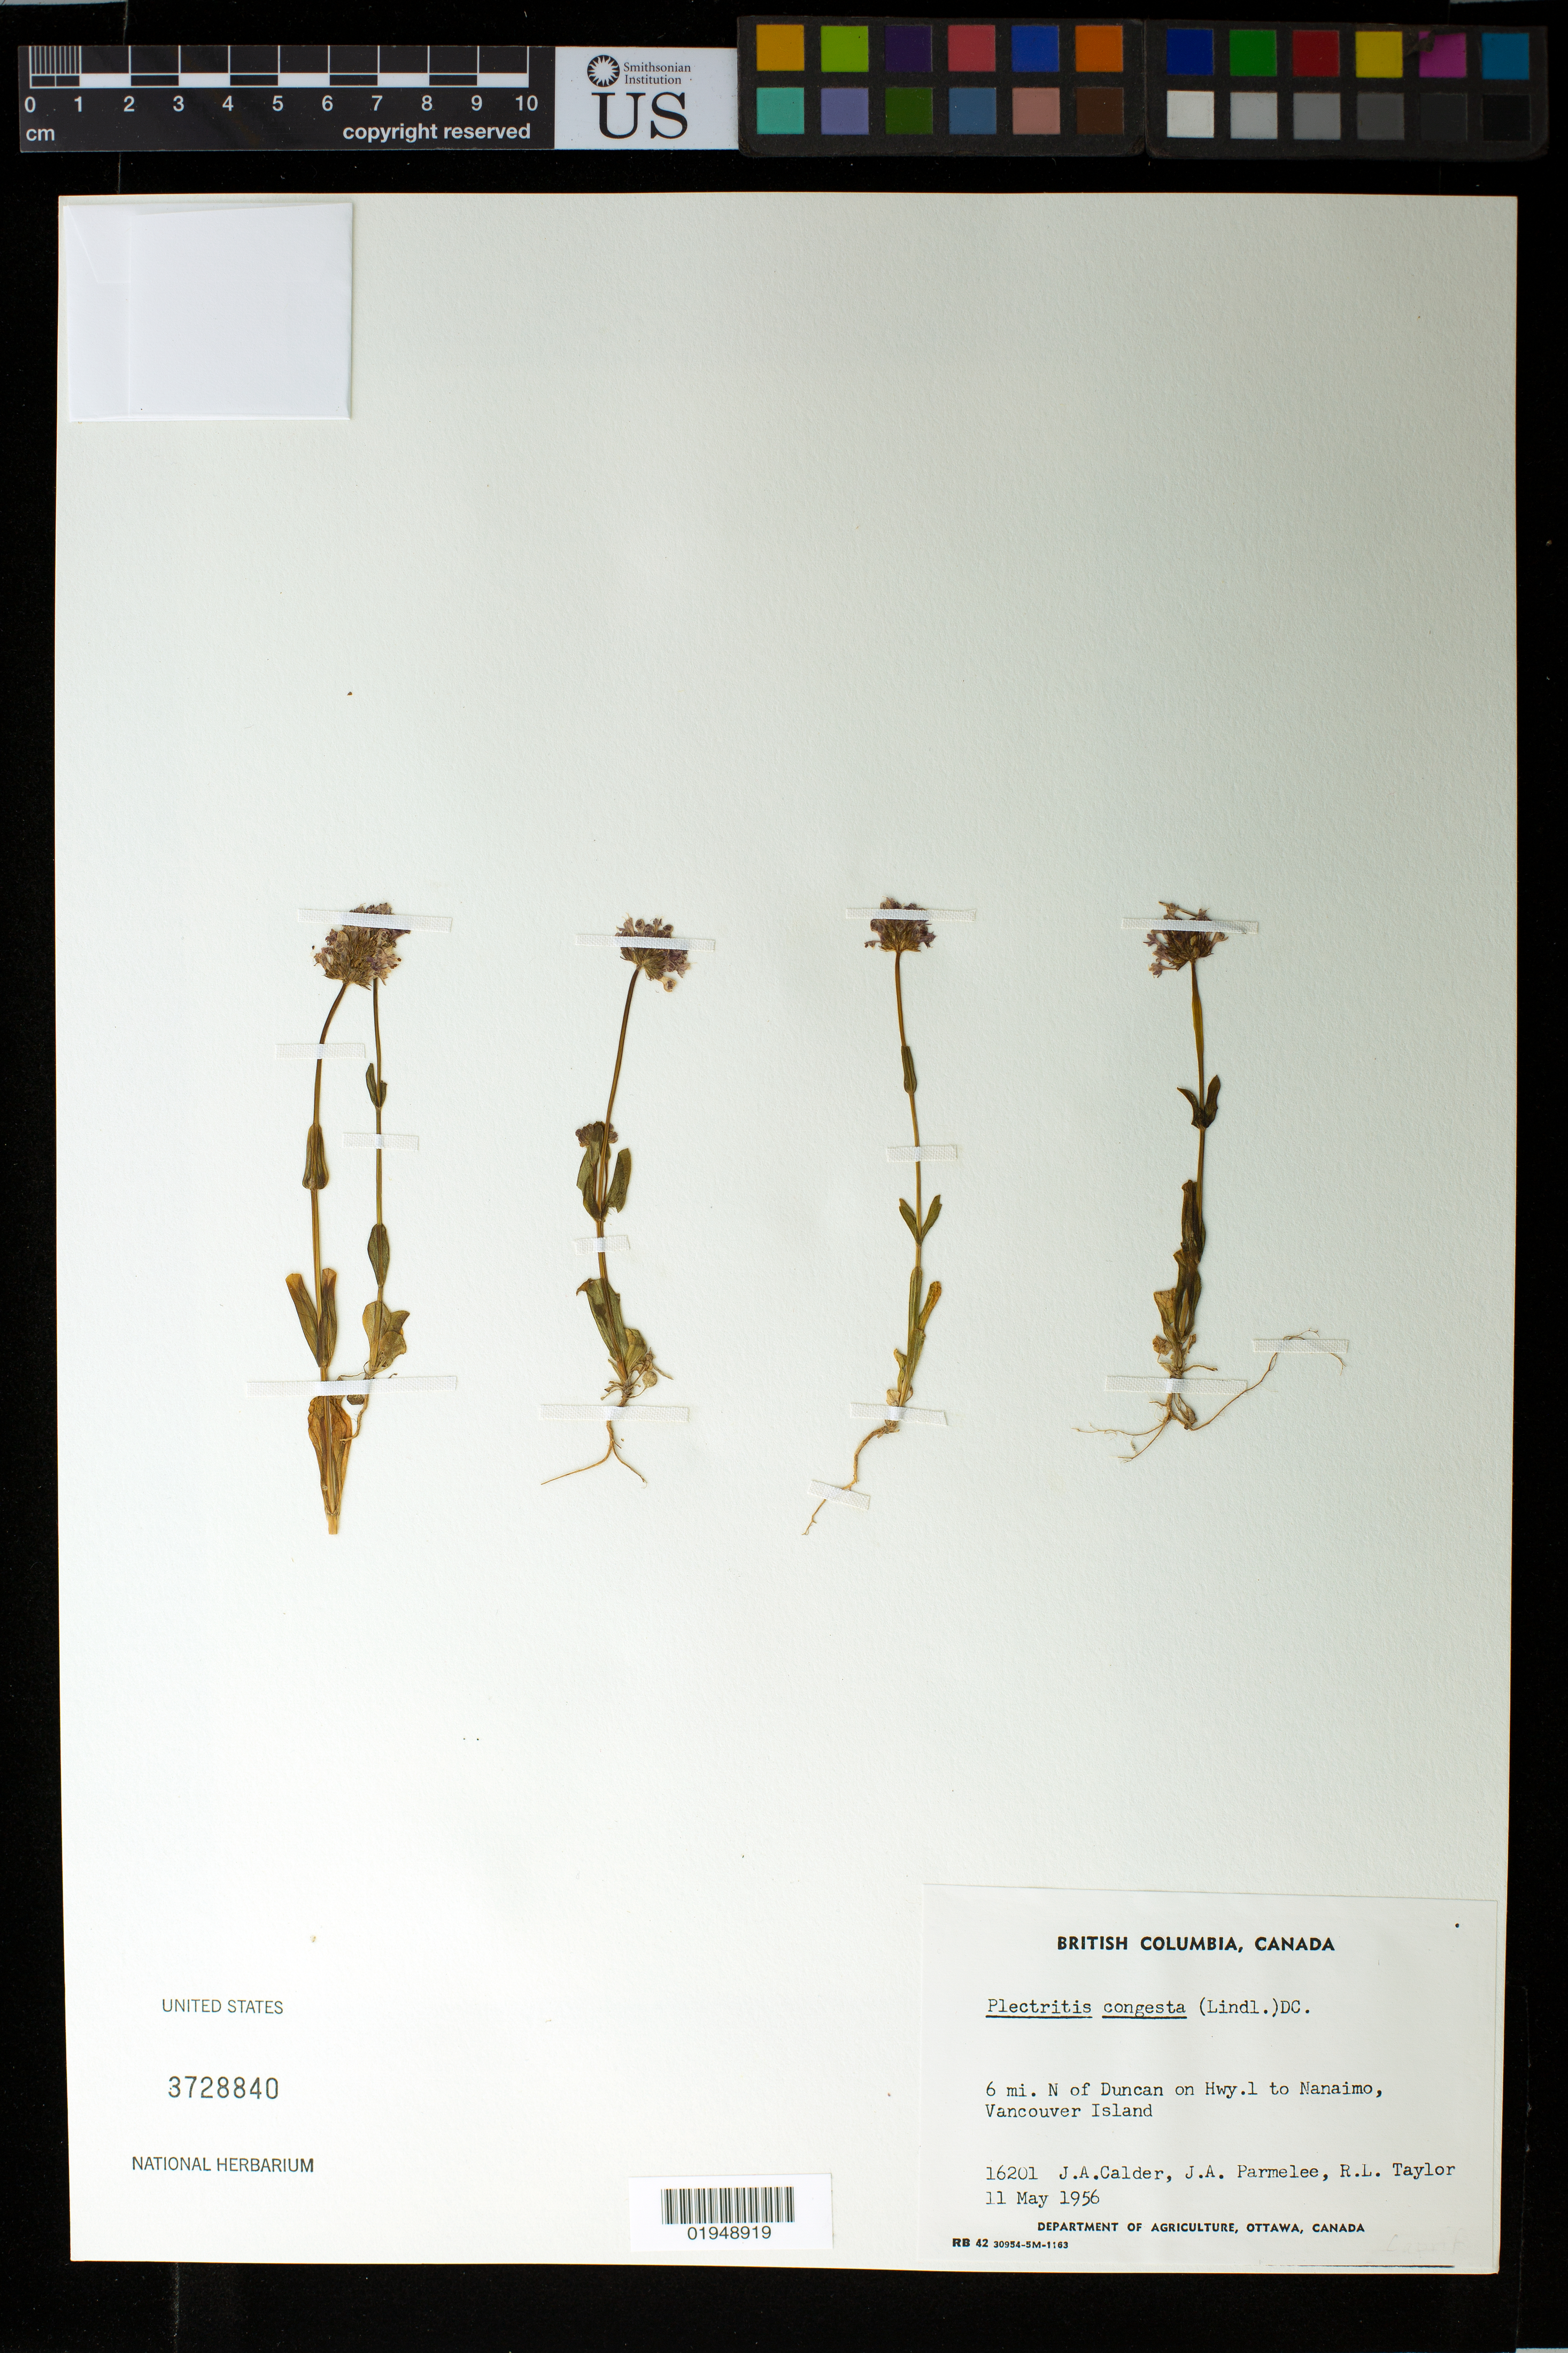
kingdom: Plantae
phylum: Tracheophyta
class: Magnoliopsida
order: Dipsacales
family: Caprifoliaceae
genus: Plectritis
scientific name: Plectritis congesta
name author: (Lindl.) DC.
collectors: J. A. Calder, J. A. Parmelee & R. Taylor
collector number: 16201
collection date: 1956-05-11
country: Canada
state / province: British Columbia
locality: Vancouver Island. 6 mi. N of Duncan on Hwy.1 to Nanaimo, Vancouver Island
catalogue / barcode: US 3728840